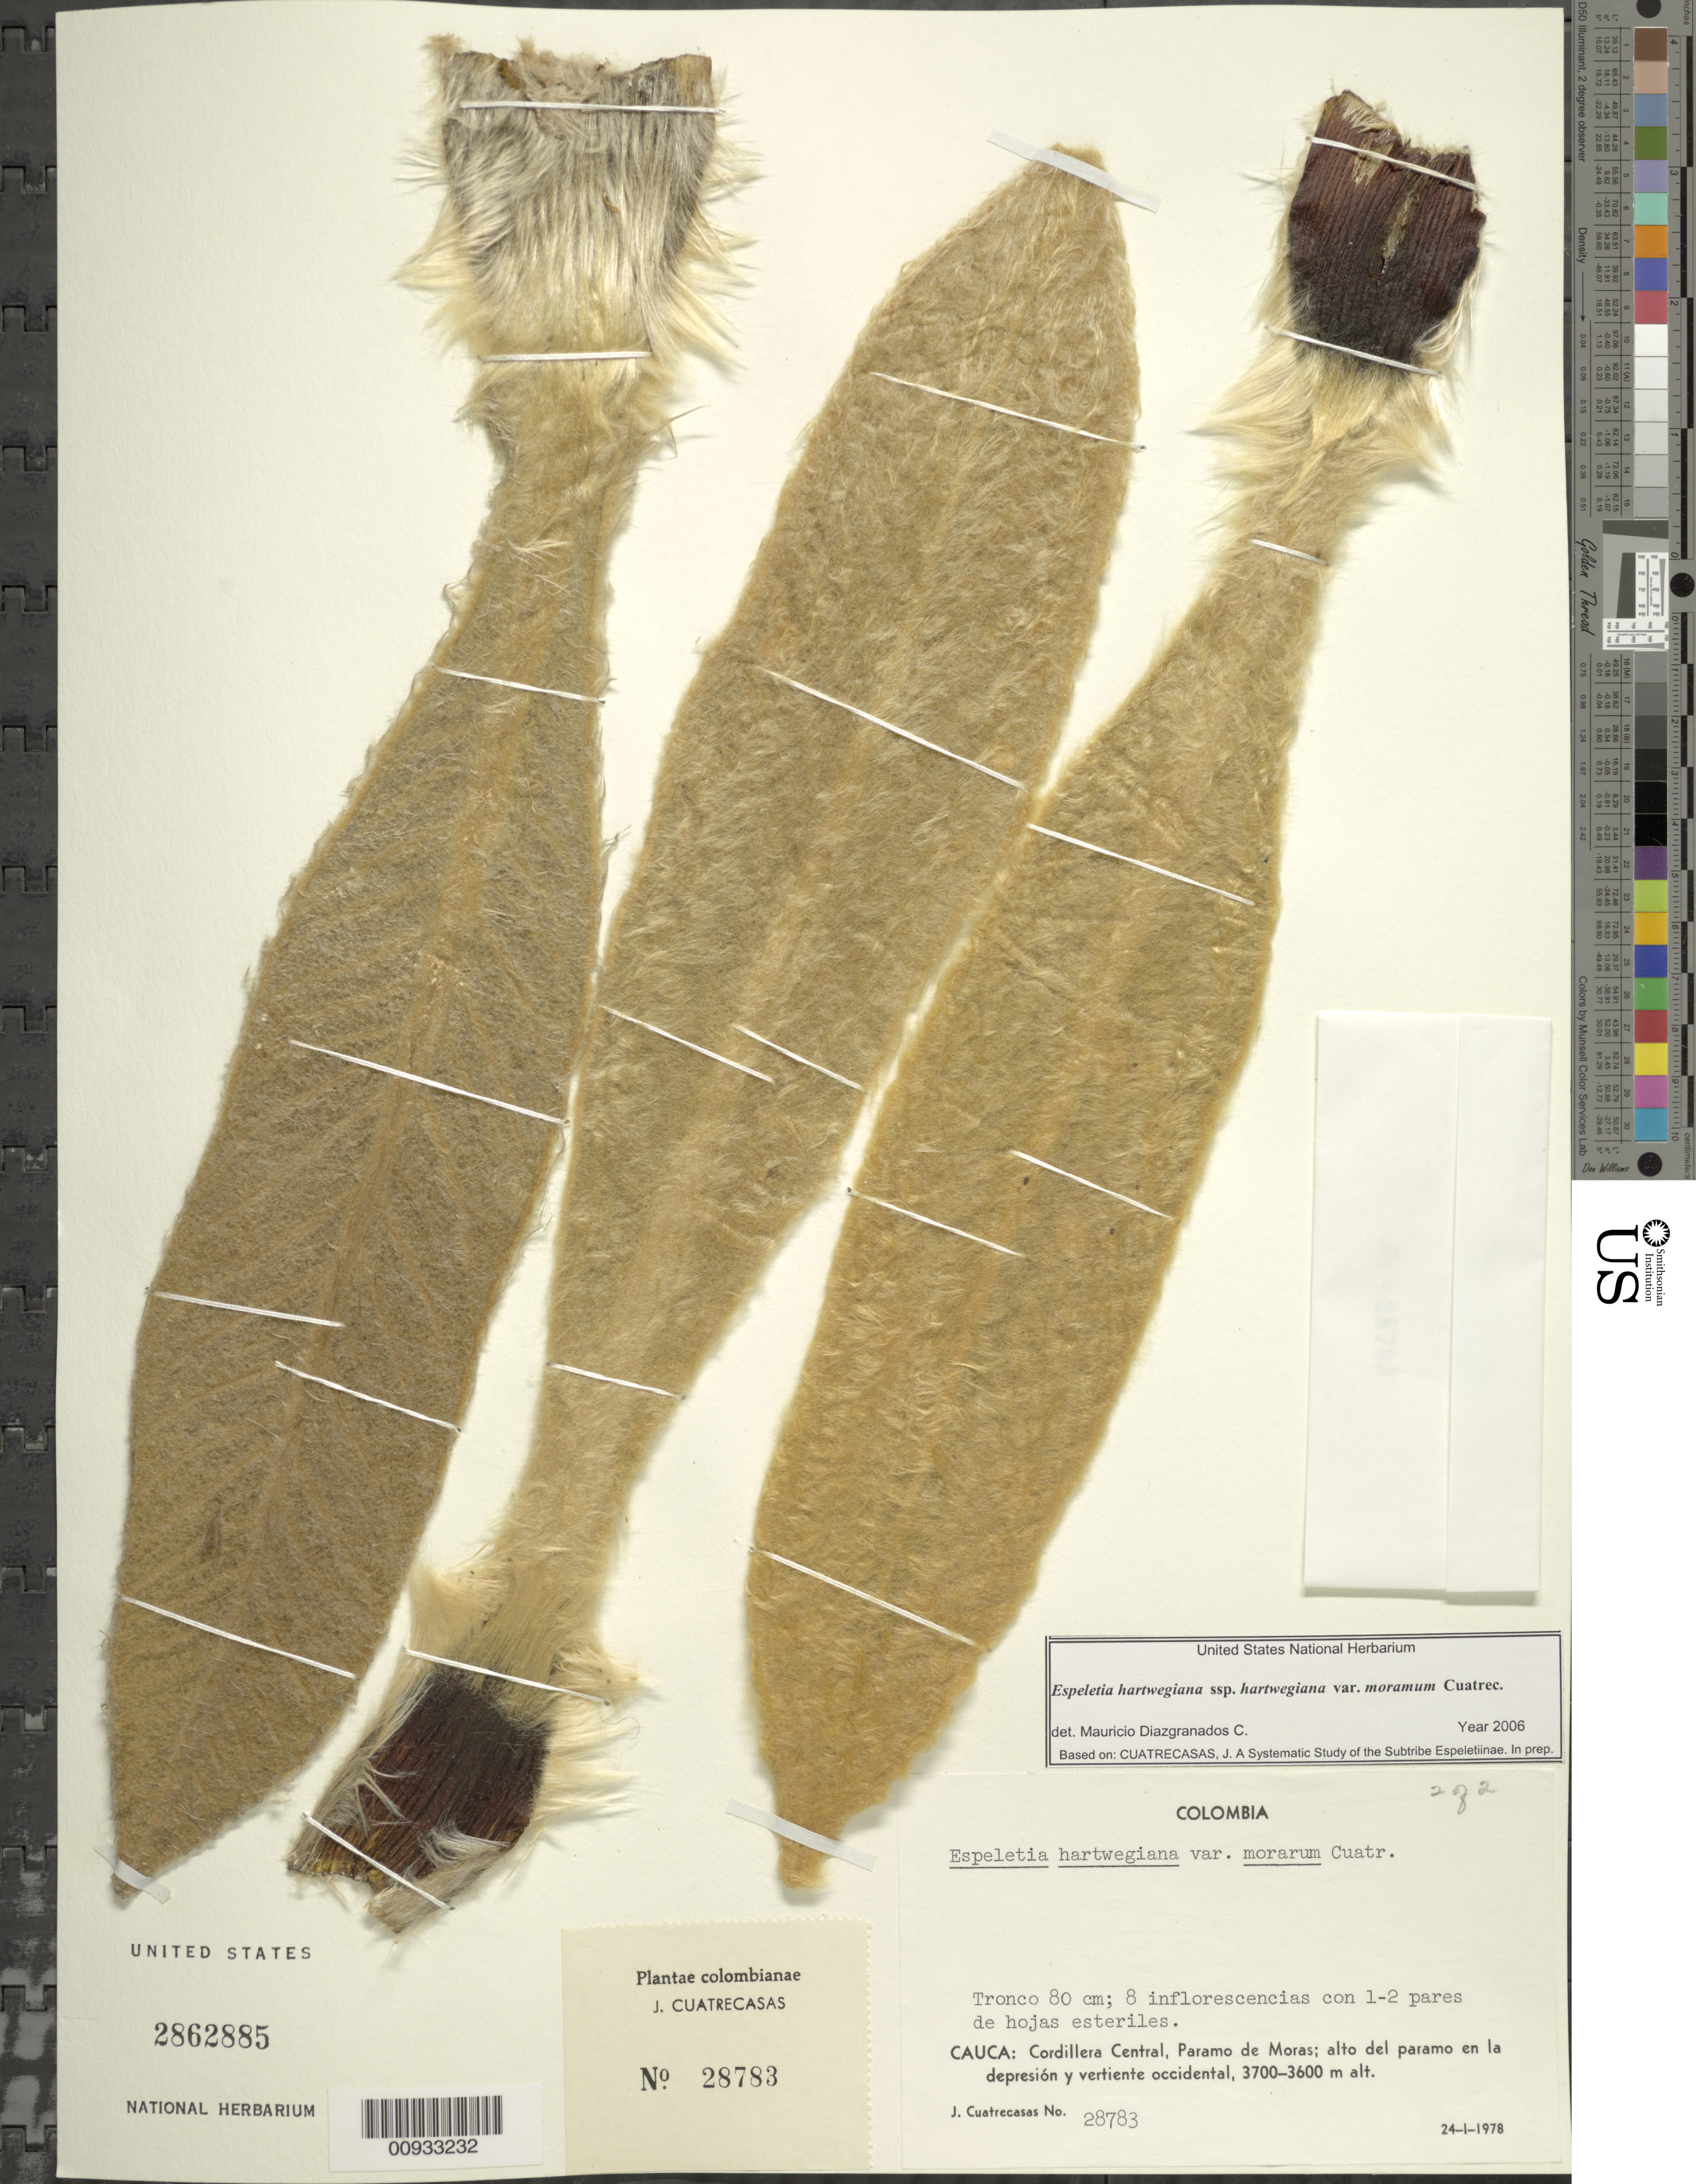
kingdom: Plantae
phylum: Tracheophyta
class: Magnoliopsida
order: Asterales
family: Asteraceae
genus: Espeletia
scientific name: Espeletia hartwegiana var. morarum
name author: Cuatrec.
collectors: J. Cuatrecasas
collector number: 28783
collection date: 1978-01-24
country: Colombia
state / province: Cauca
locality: Cordillera Central, Paramo de Moras; alto del paramo en la depresion y vertiente occidental.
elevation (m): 3600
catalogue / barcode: US 2862885